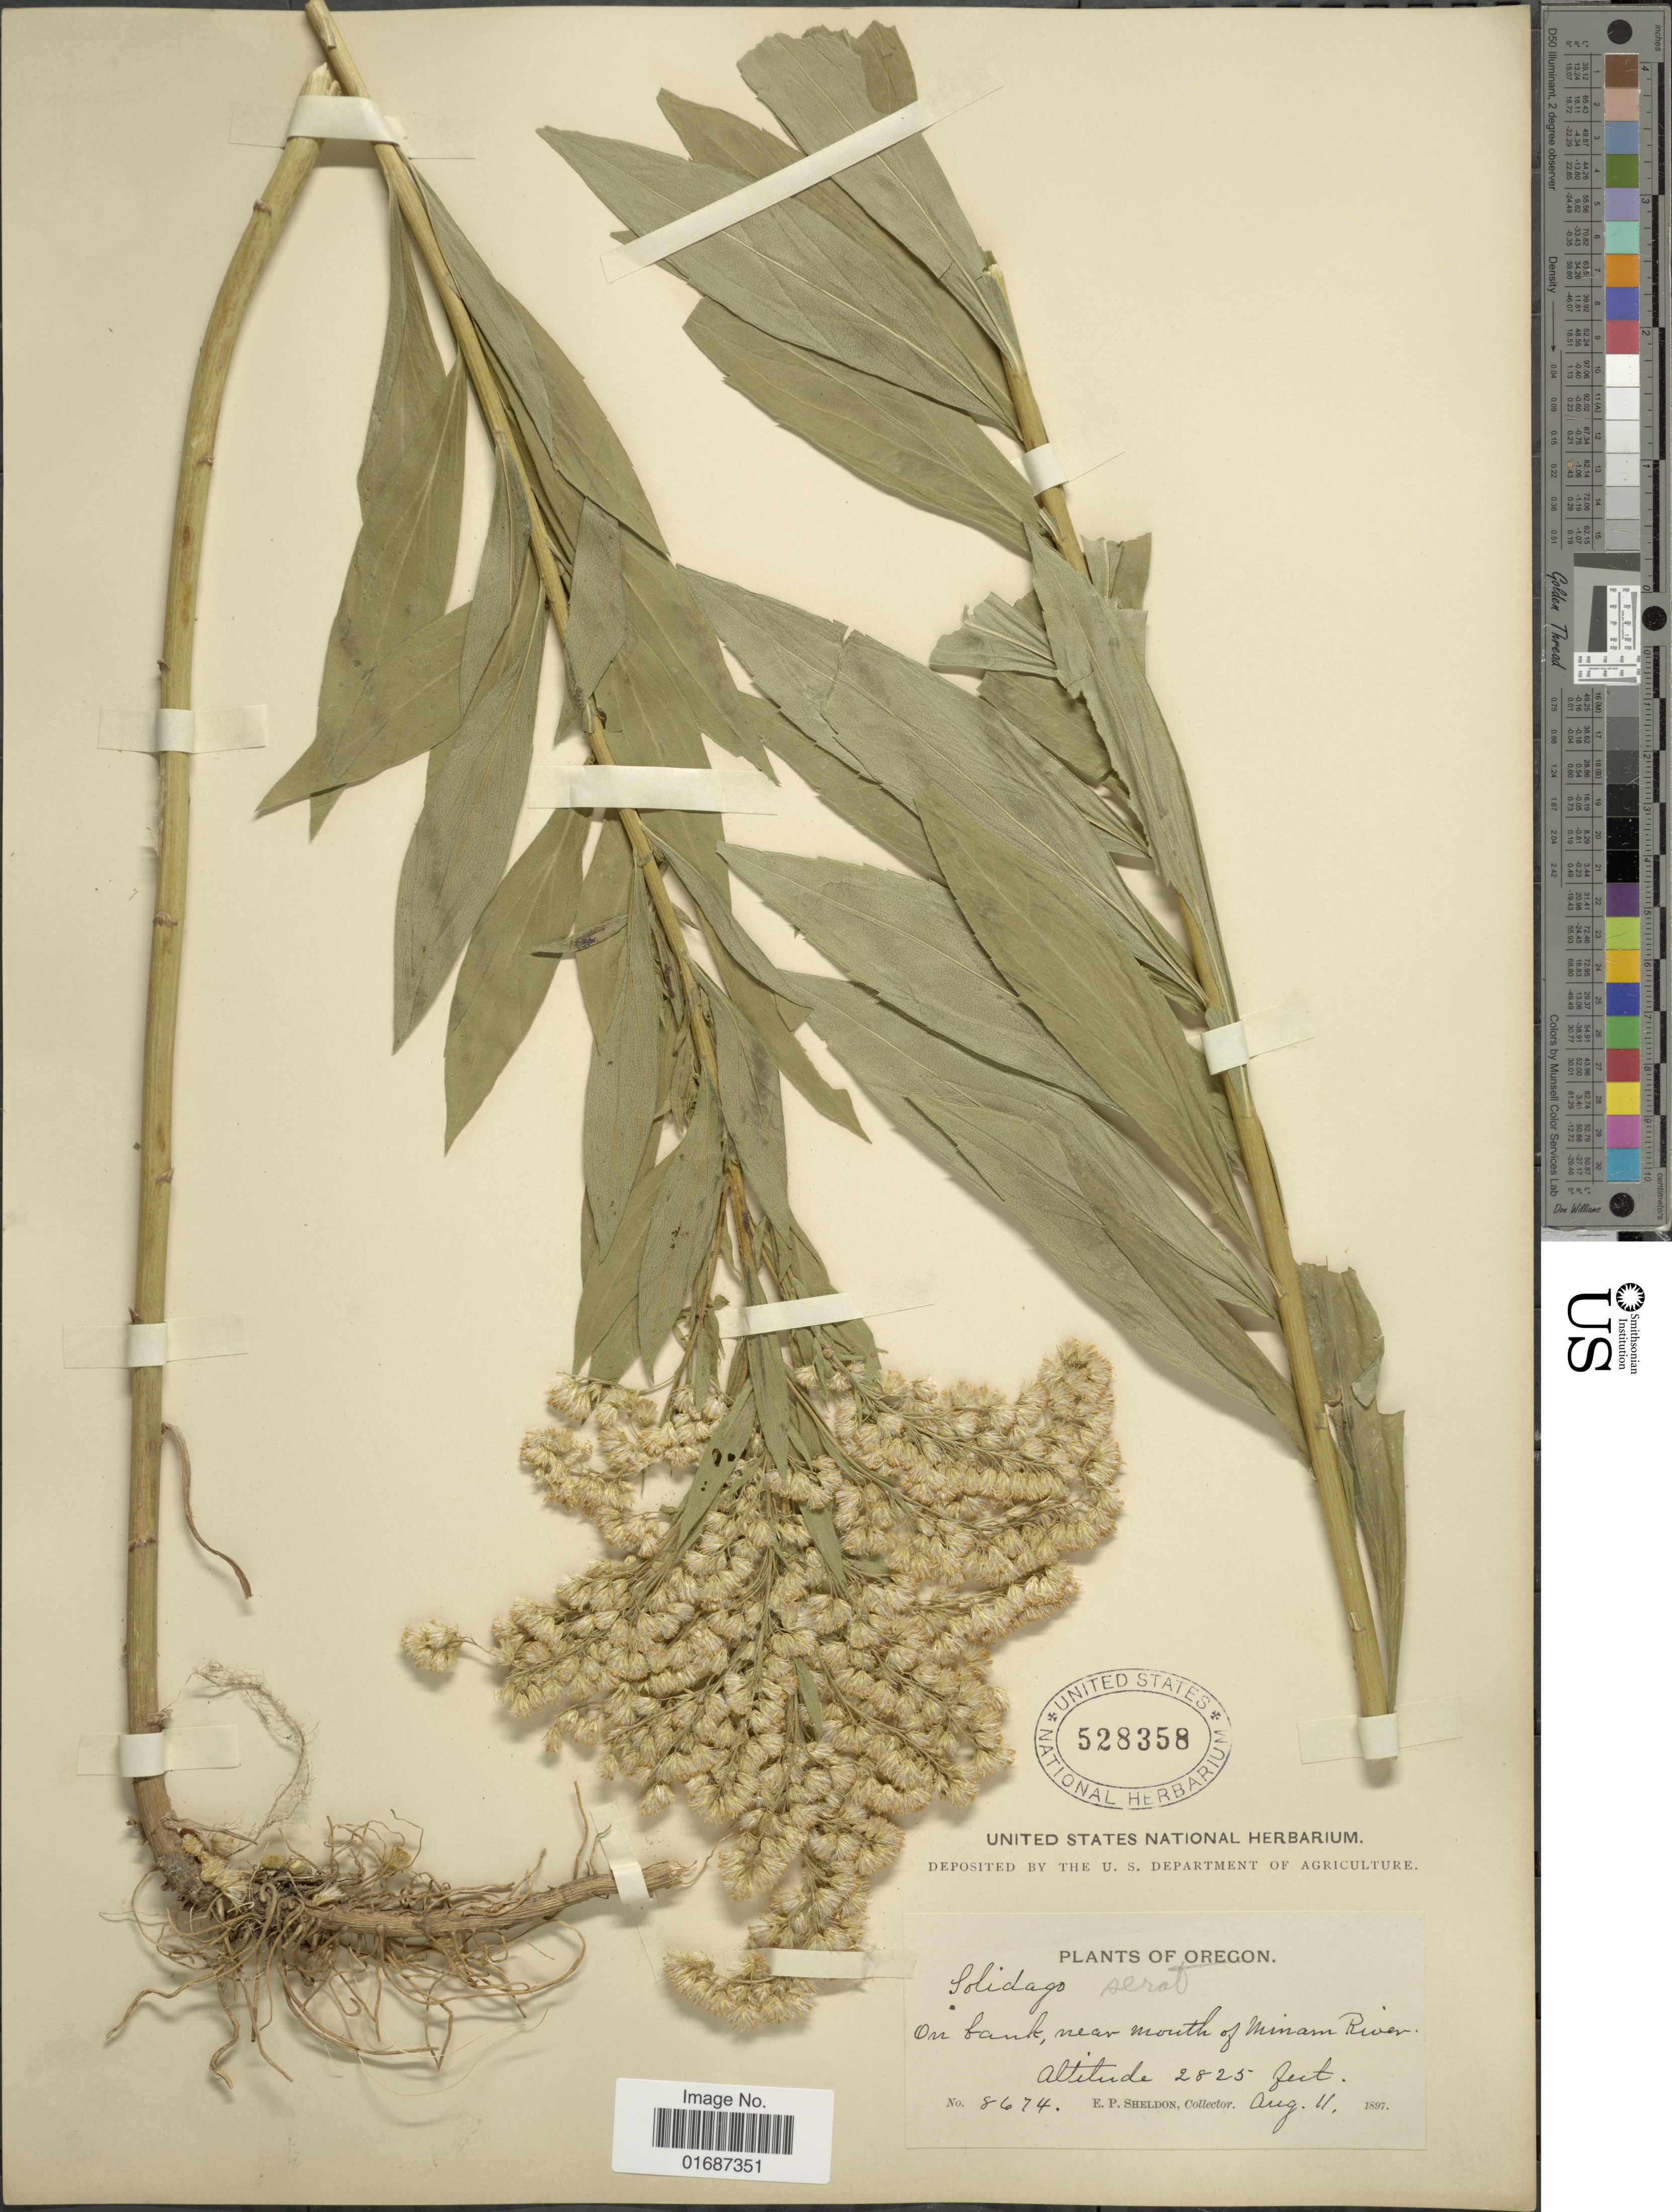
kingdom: Plantae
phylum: Tracheophyta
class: Magnoliopsida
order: Asterales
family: Asteraceae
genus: Solidago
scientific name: Solidago gigantea var. leiophylla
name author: Fernald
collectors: E. P. Sheldon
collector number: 8674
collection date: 1897-08-11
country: United States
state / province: Oregon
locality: On bank, near Mouth of Minam River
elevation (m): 861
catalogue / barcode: US 528358